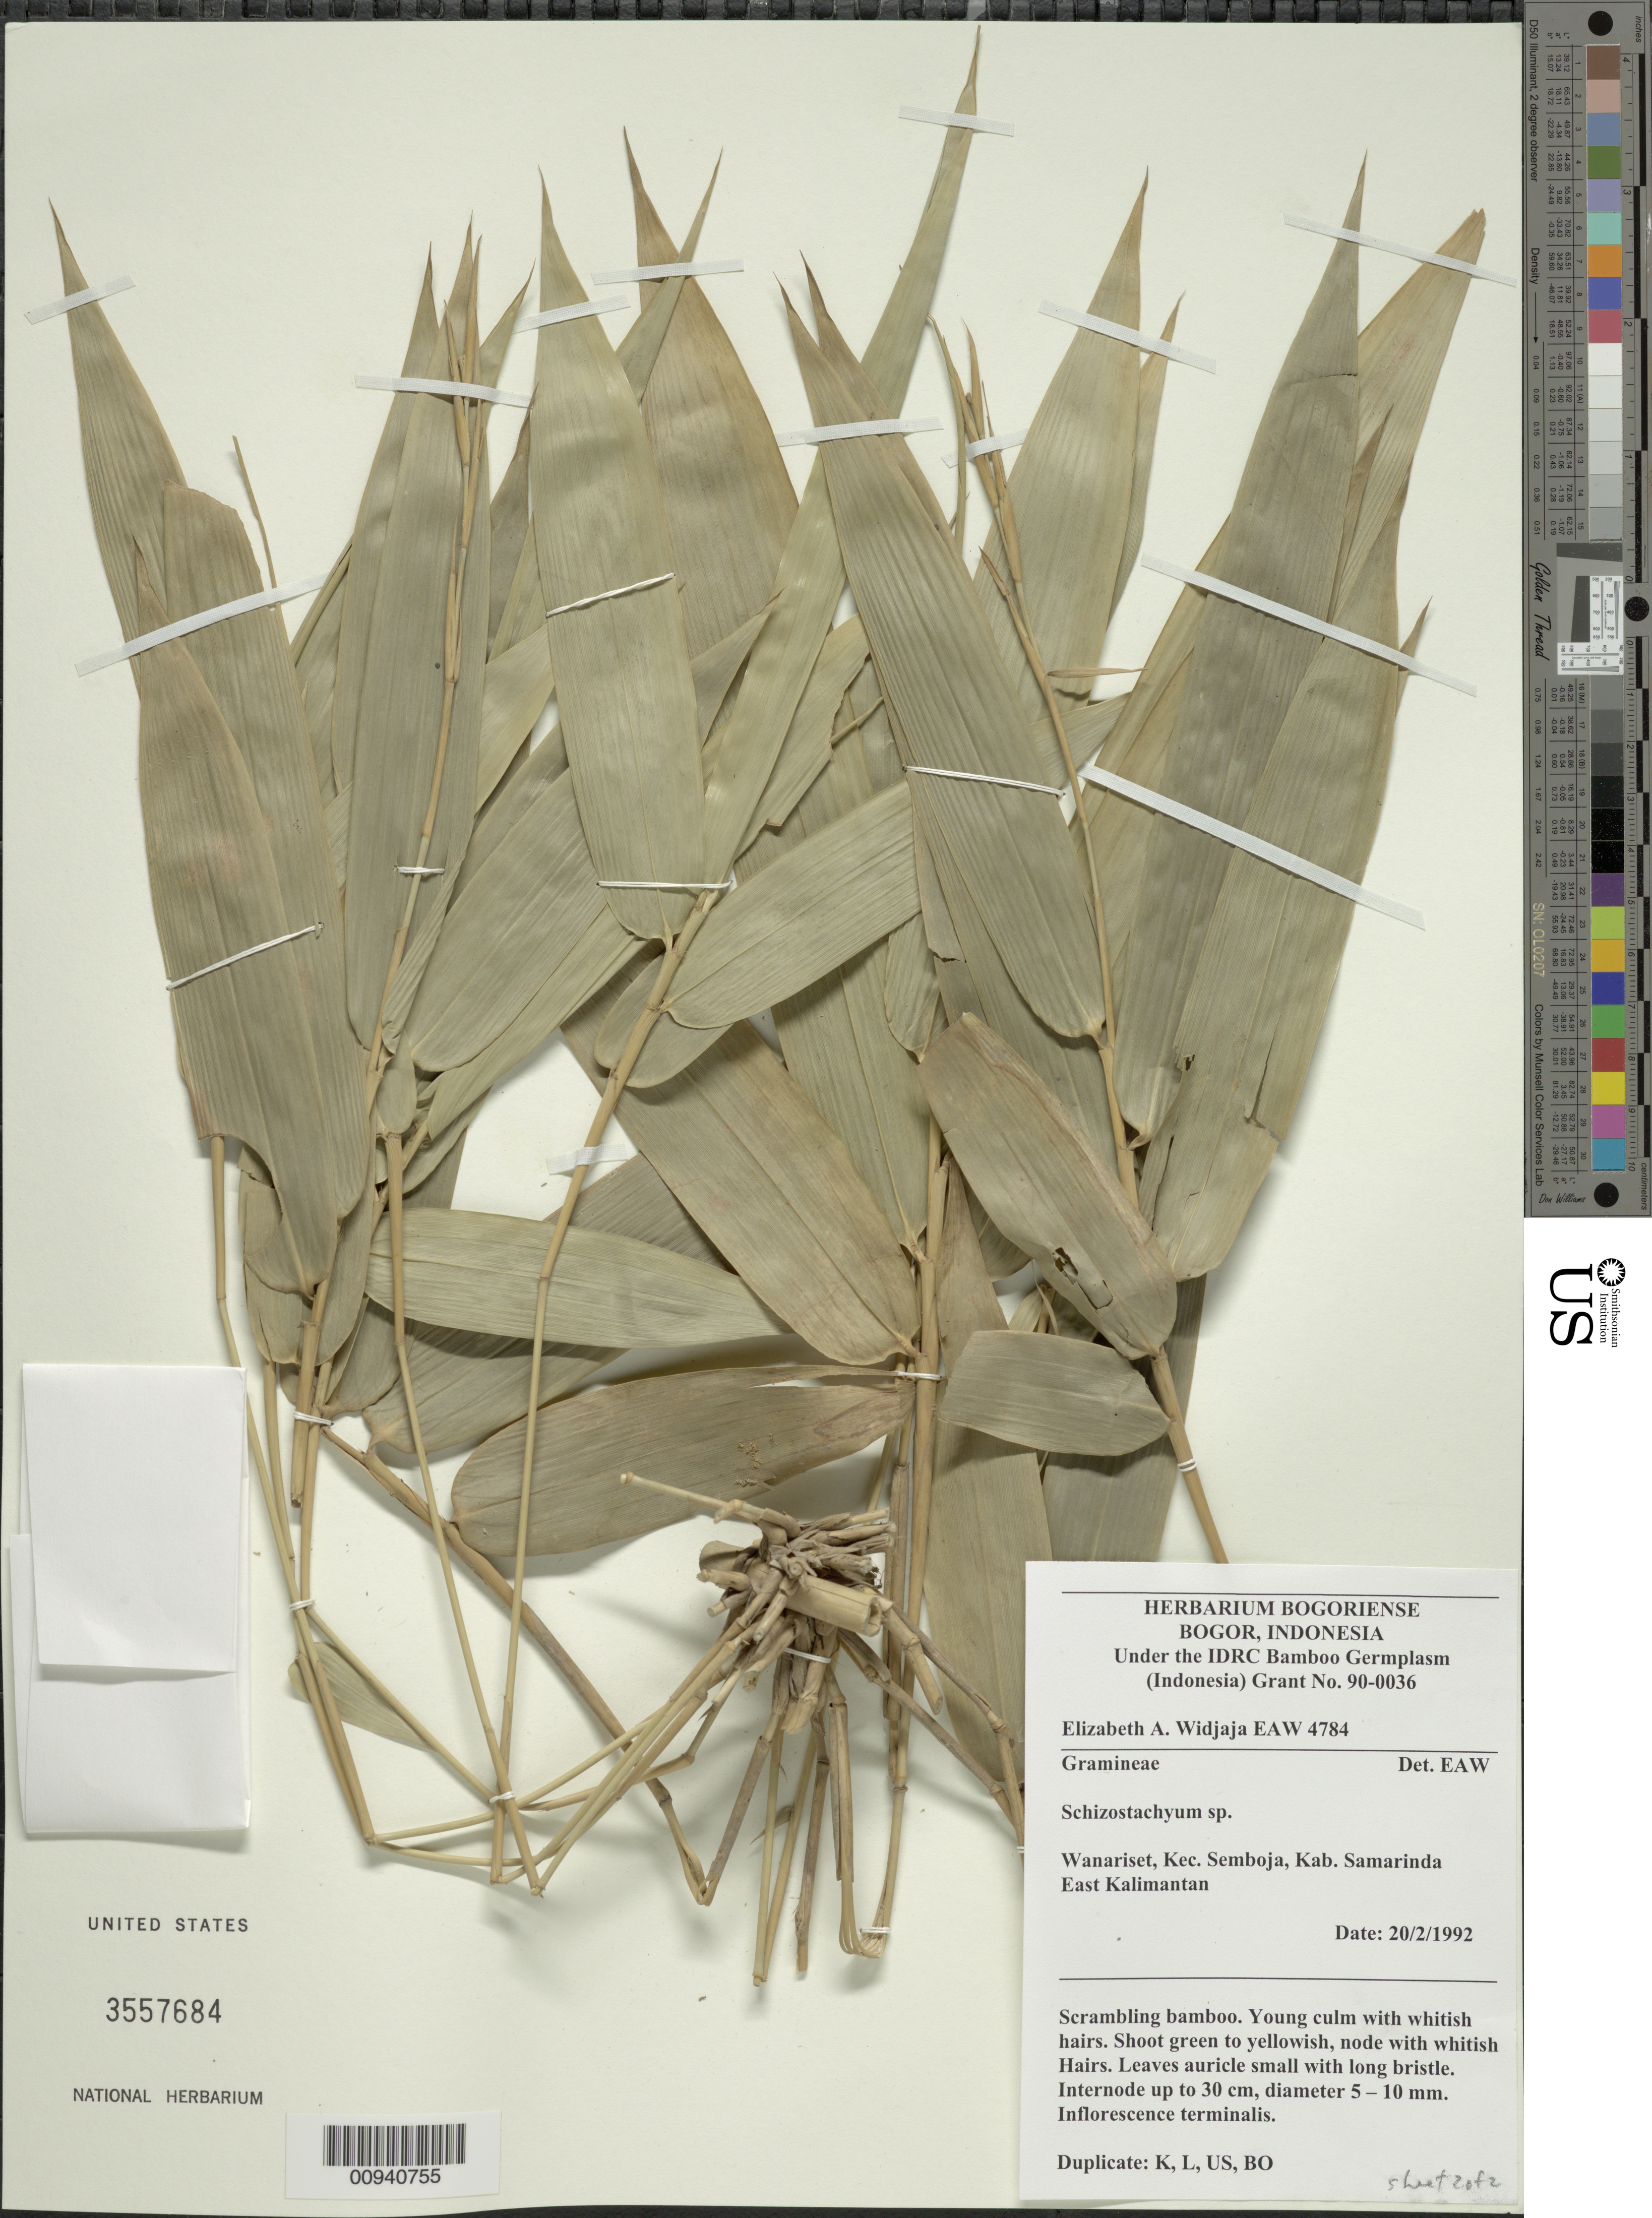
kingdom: Plantae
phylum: Tracheophyta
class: Liliopsida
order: Poales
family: Poaceae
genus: Schizostachyum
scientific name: Schizostachyum sp.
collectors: E. A. Widjaja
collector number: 4784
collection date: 1992-02-20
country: Indonesia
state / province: Kalimantan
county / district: Kalimantan Timur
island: Borneo Island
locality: Wanariset, Kec. Semboja, Kab. Samarinda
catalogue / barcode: US 3557684